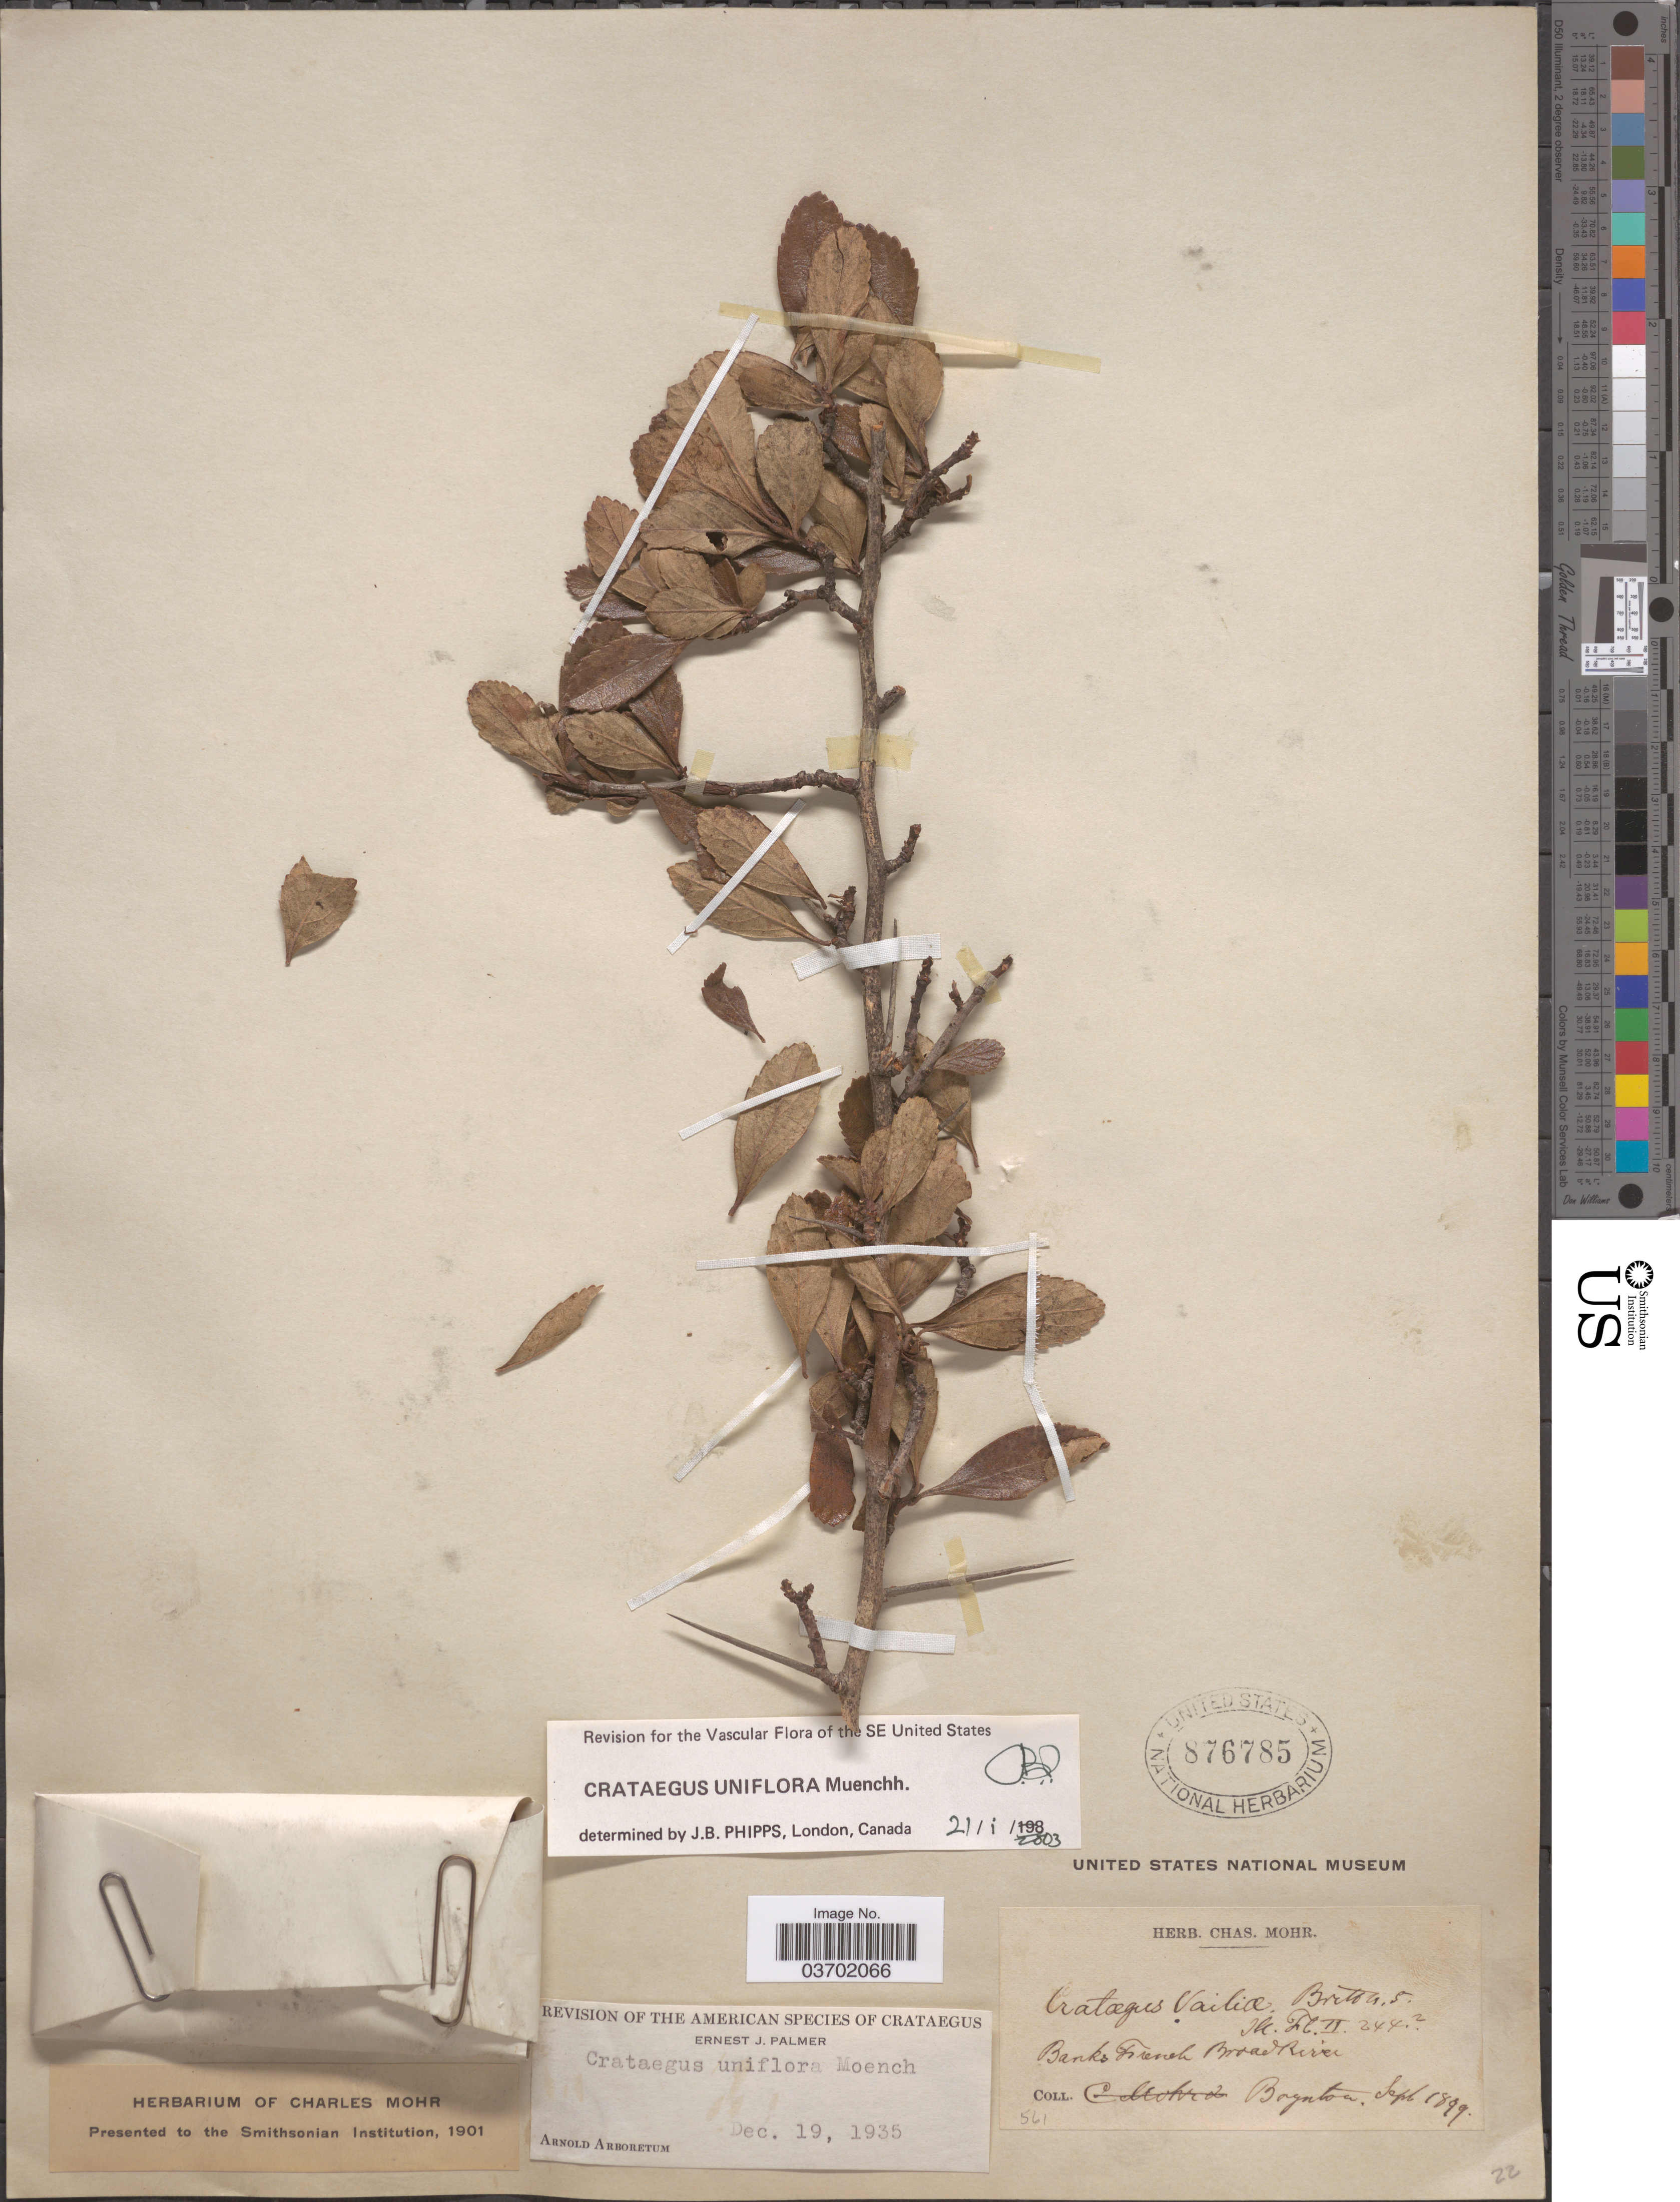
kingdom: Plantae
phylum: Tracheophyta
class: Magnoliopsida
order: Rosales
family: Rosaceae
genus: Crataegus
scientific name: Crataegus uniflora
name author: Münchh.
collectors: -. Boynton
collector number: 561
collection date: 1899-09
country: United States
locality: Banks French Broad River.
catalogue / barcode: US 876785